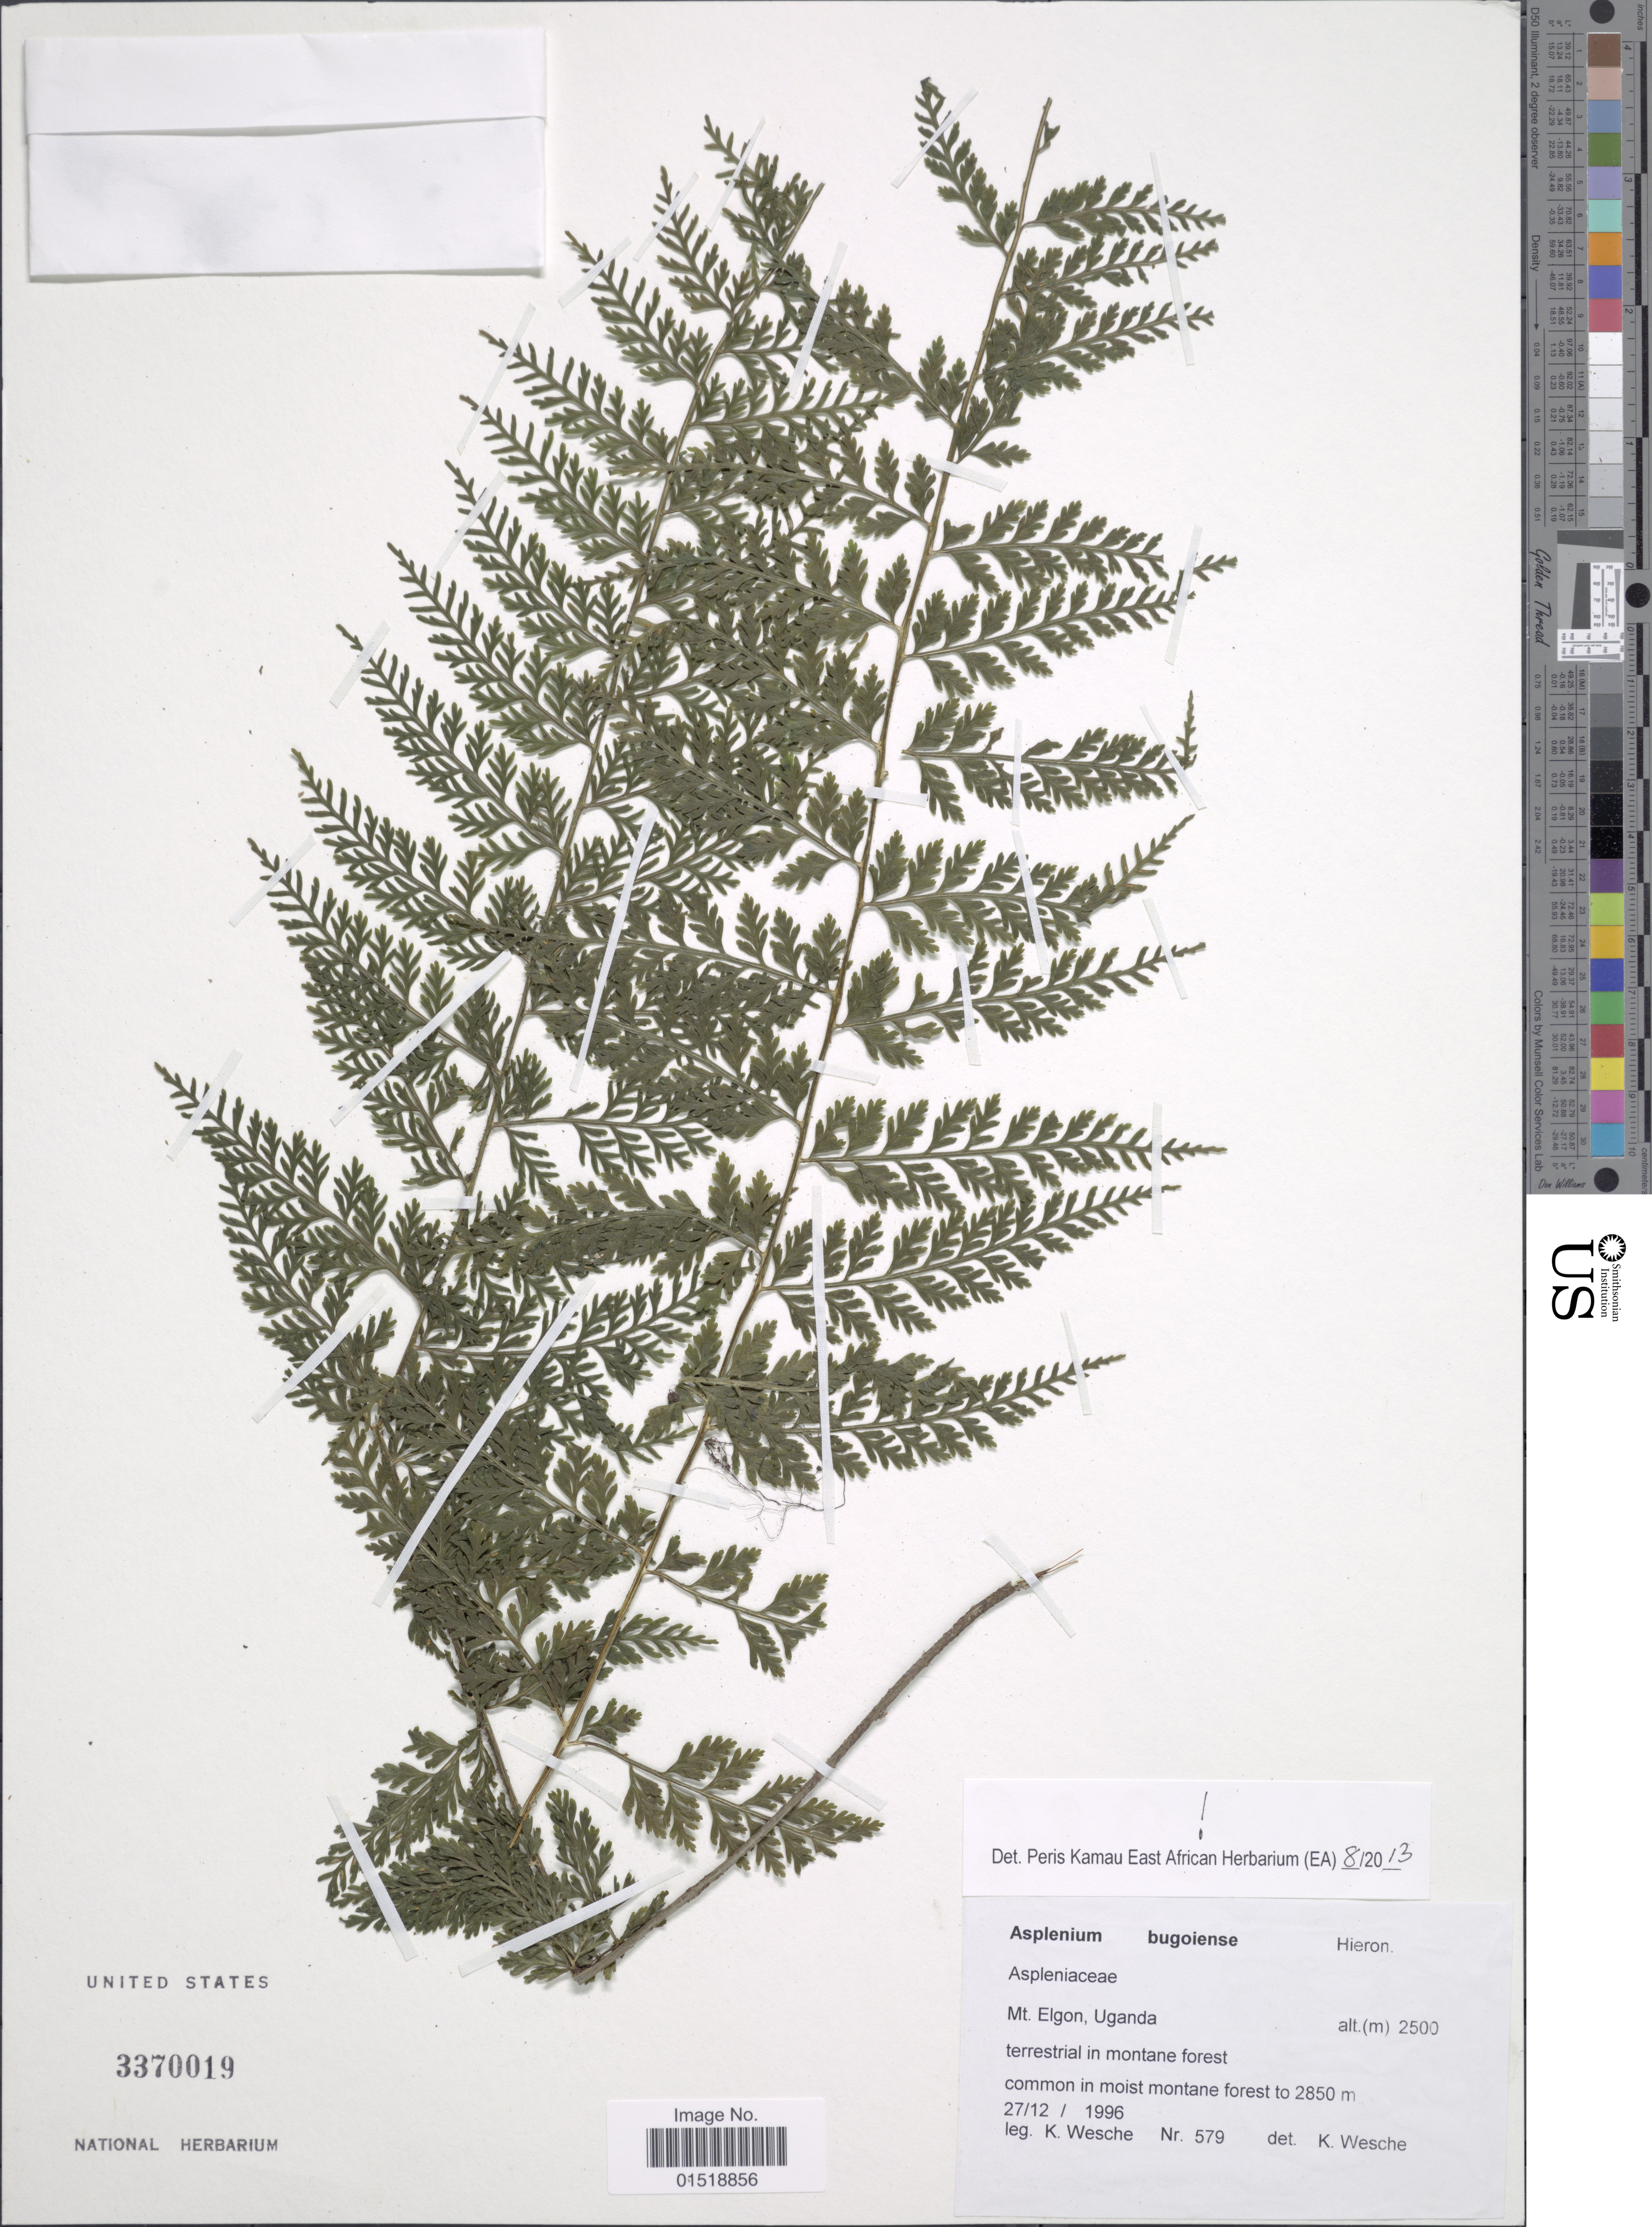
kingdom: Plantae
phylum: Tracheophyta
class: Polypodiopsida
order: Polypodiales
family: Aspleniaceae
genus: Asplenium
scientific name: Asplenium bugolense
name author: Hieron.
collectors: K. Wesche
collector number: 579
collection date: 1996-12-27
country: Uganda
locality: Mt. Elgon.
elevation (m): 2500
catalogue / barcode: US 3370019